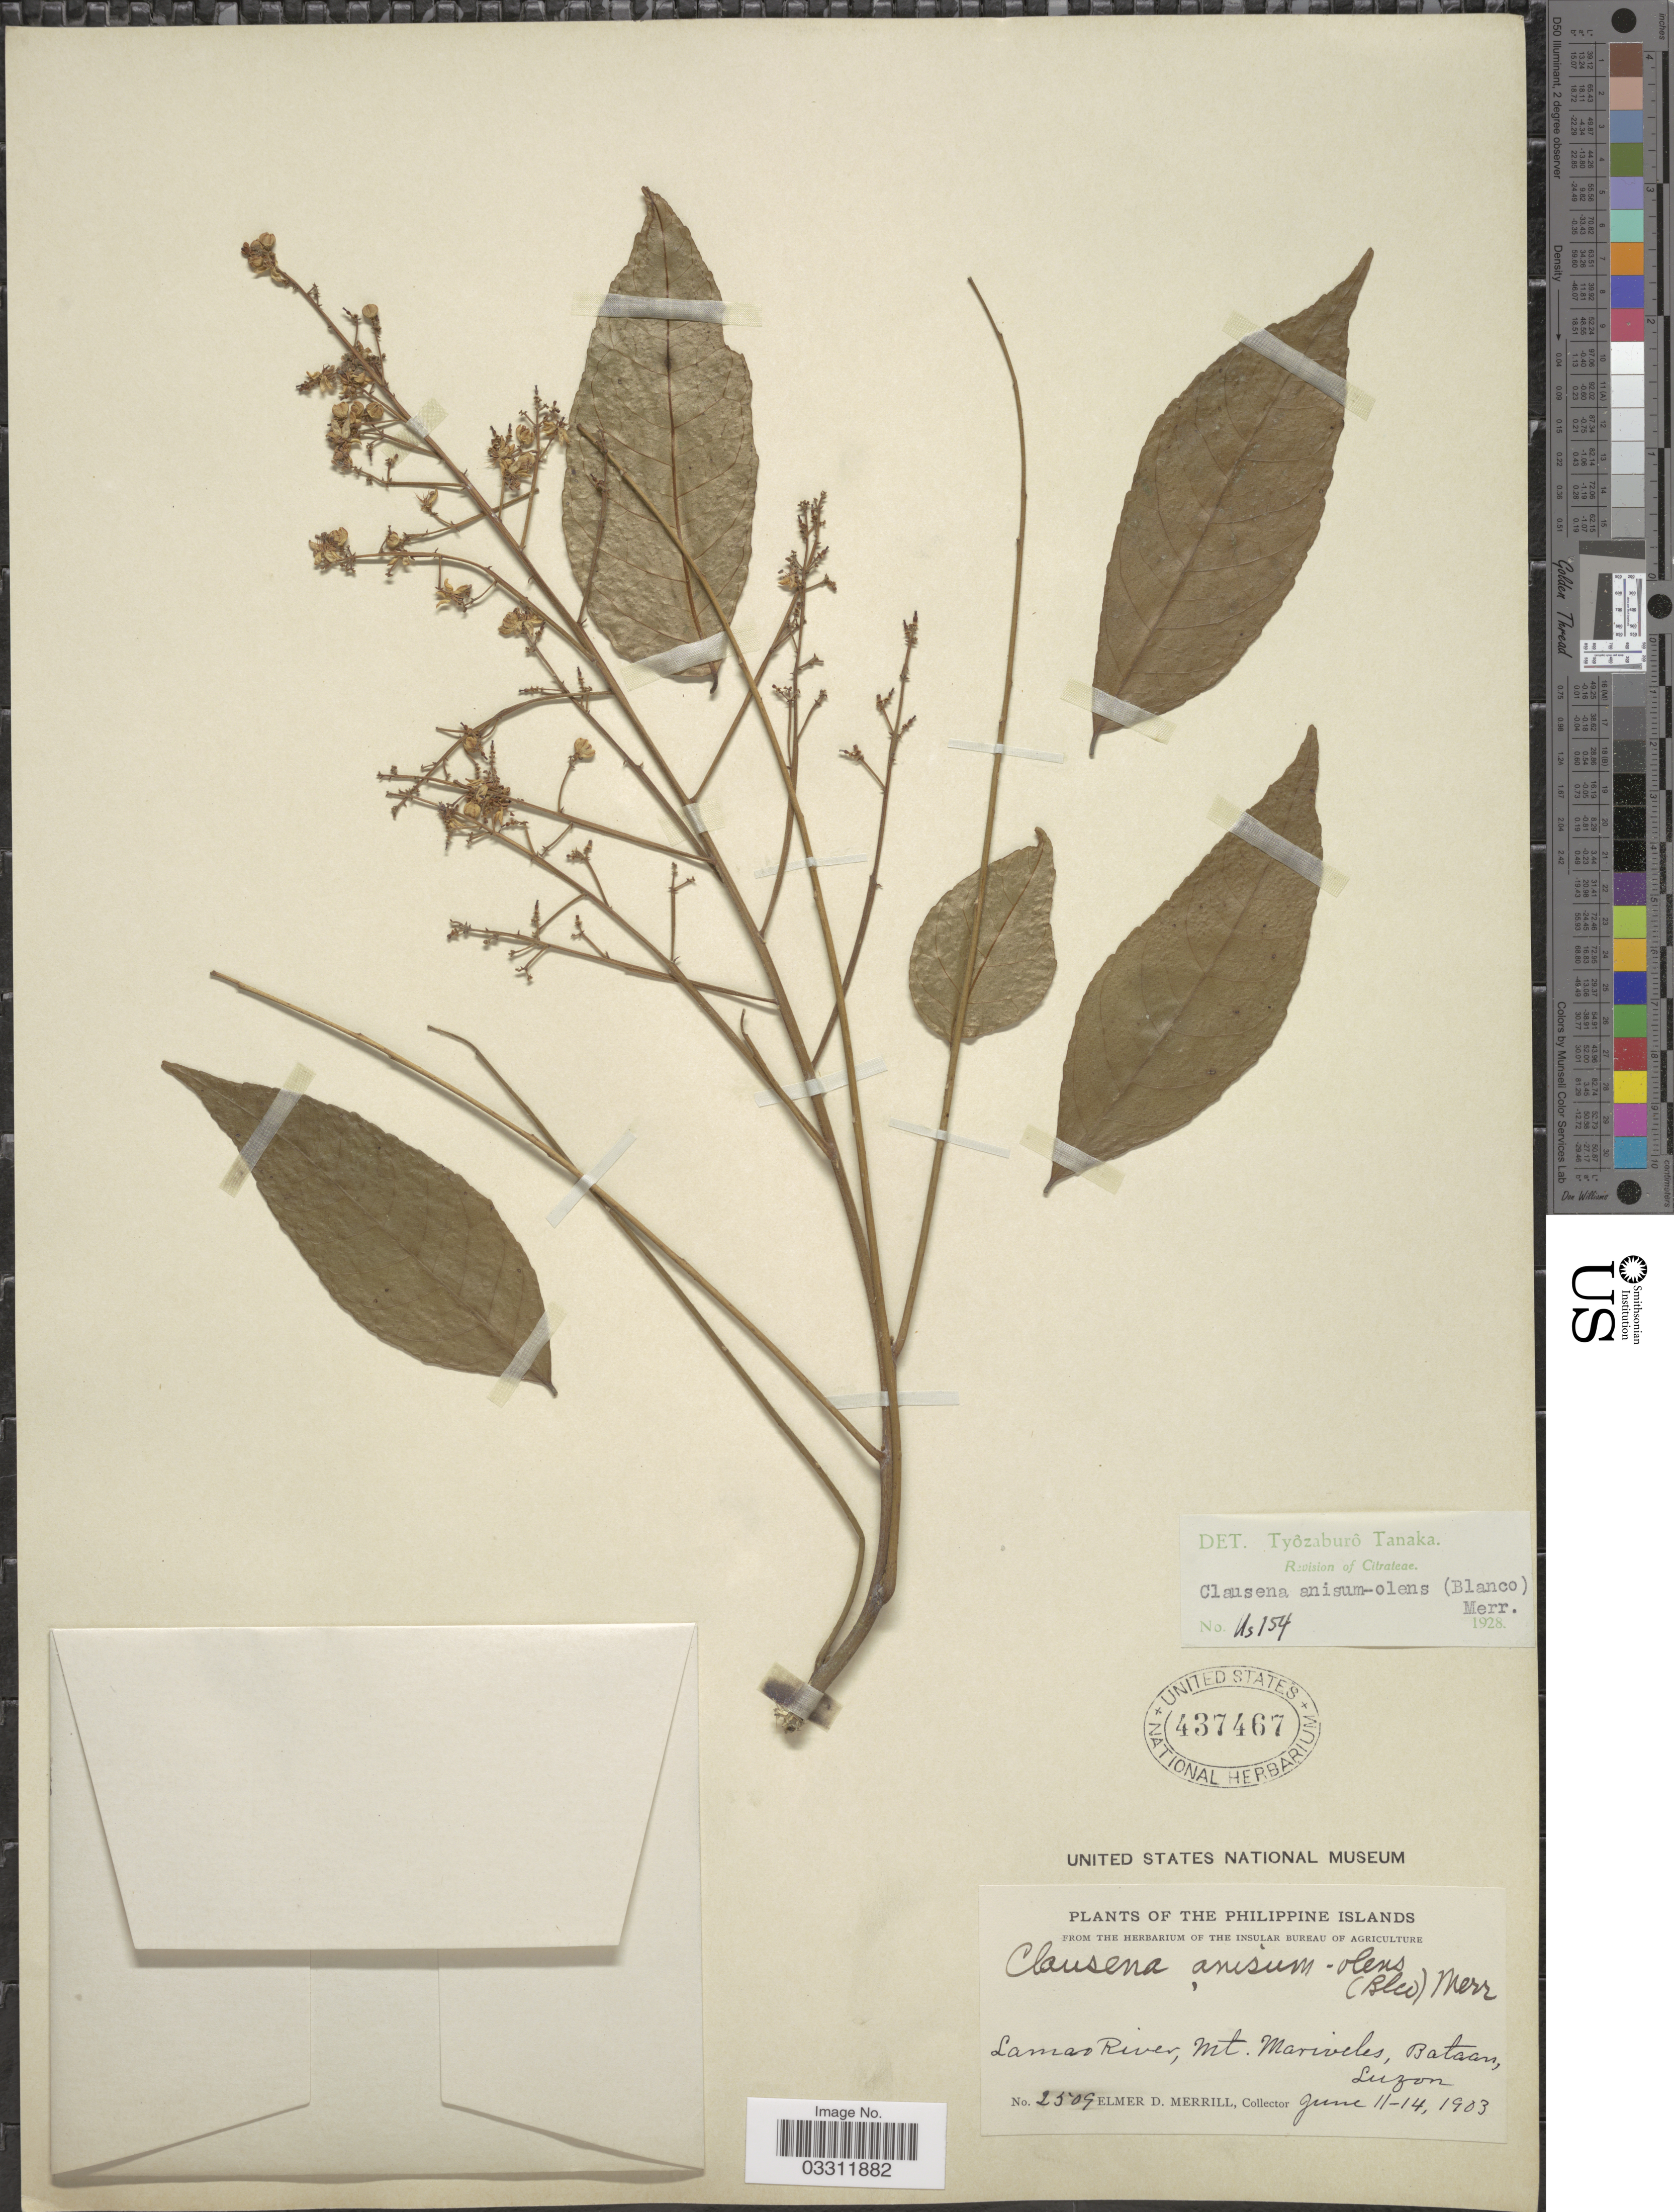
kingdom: Plantae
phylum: Tracheophyta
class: Magnoliopsida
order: Sapindales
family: Rutaceae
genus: Clausena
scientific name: Clausena anisum-olens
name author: (Blume) Merr.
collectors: E. D. Merrill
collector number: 2509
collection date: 1903-06-11/1903-06-14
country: Philippines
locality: Lamao River, Mt. Mariveles, Bataan, Luzon.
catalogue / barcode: US 437467